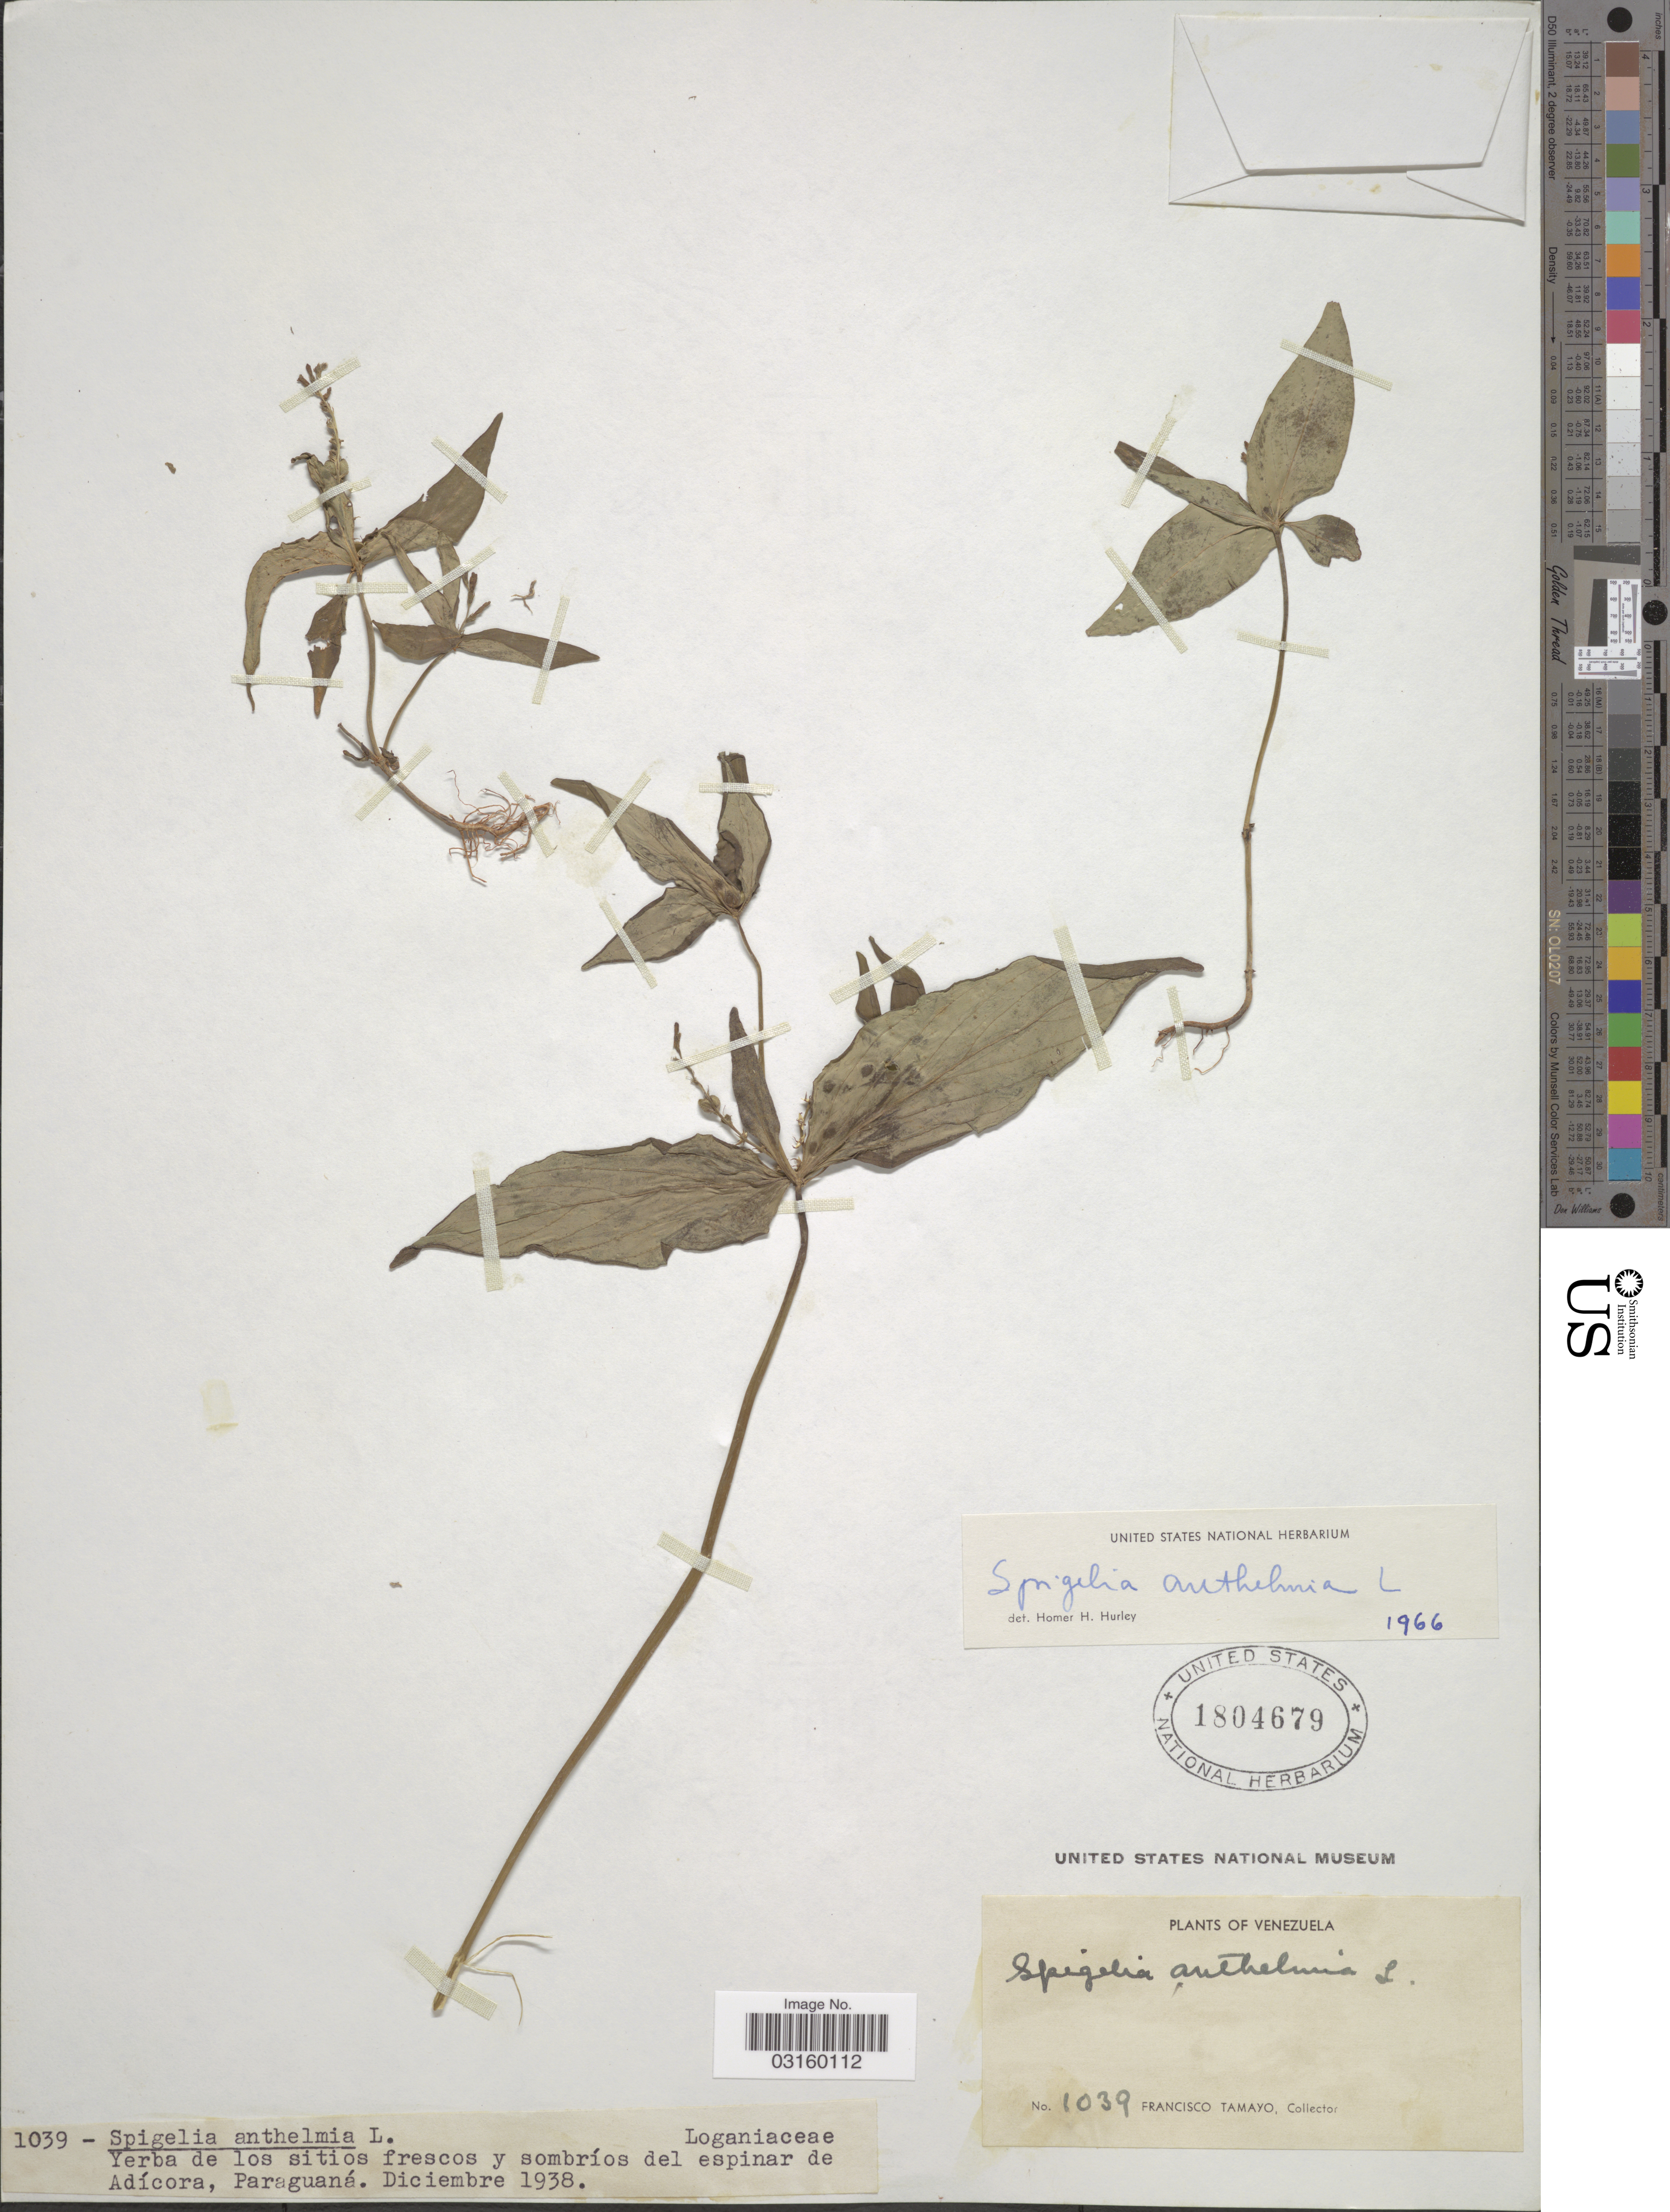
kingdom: Plantae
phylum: Tracheophyta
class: Magnoliopsida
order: Gentianales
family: Loganiaceae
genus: Spigelia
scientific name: Spigelia anthelmia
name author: L.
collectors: F. Tamayo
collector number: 1039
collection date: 1938-12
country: Venezuela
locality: Yerba de los sitios frescos y sombríos del espinar de Adícora, Paraguaná.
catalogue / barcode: US 1804679